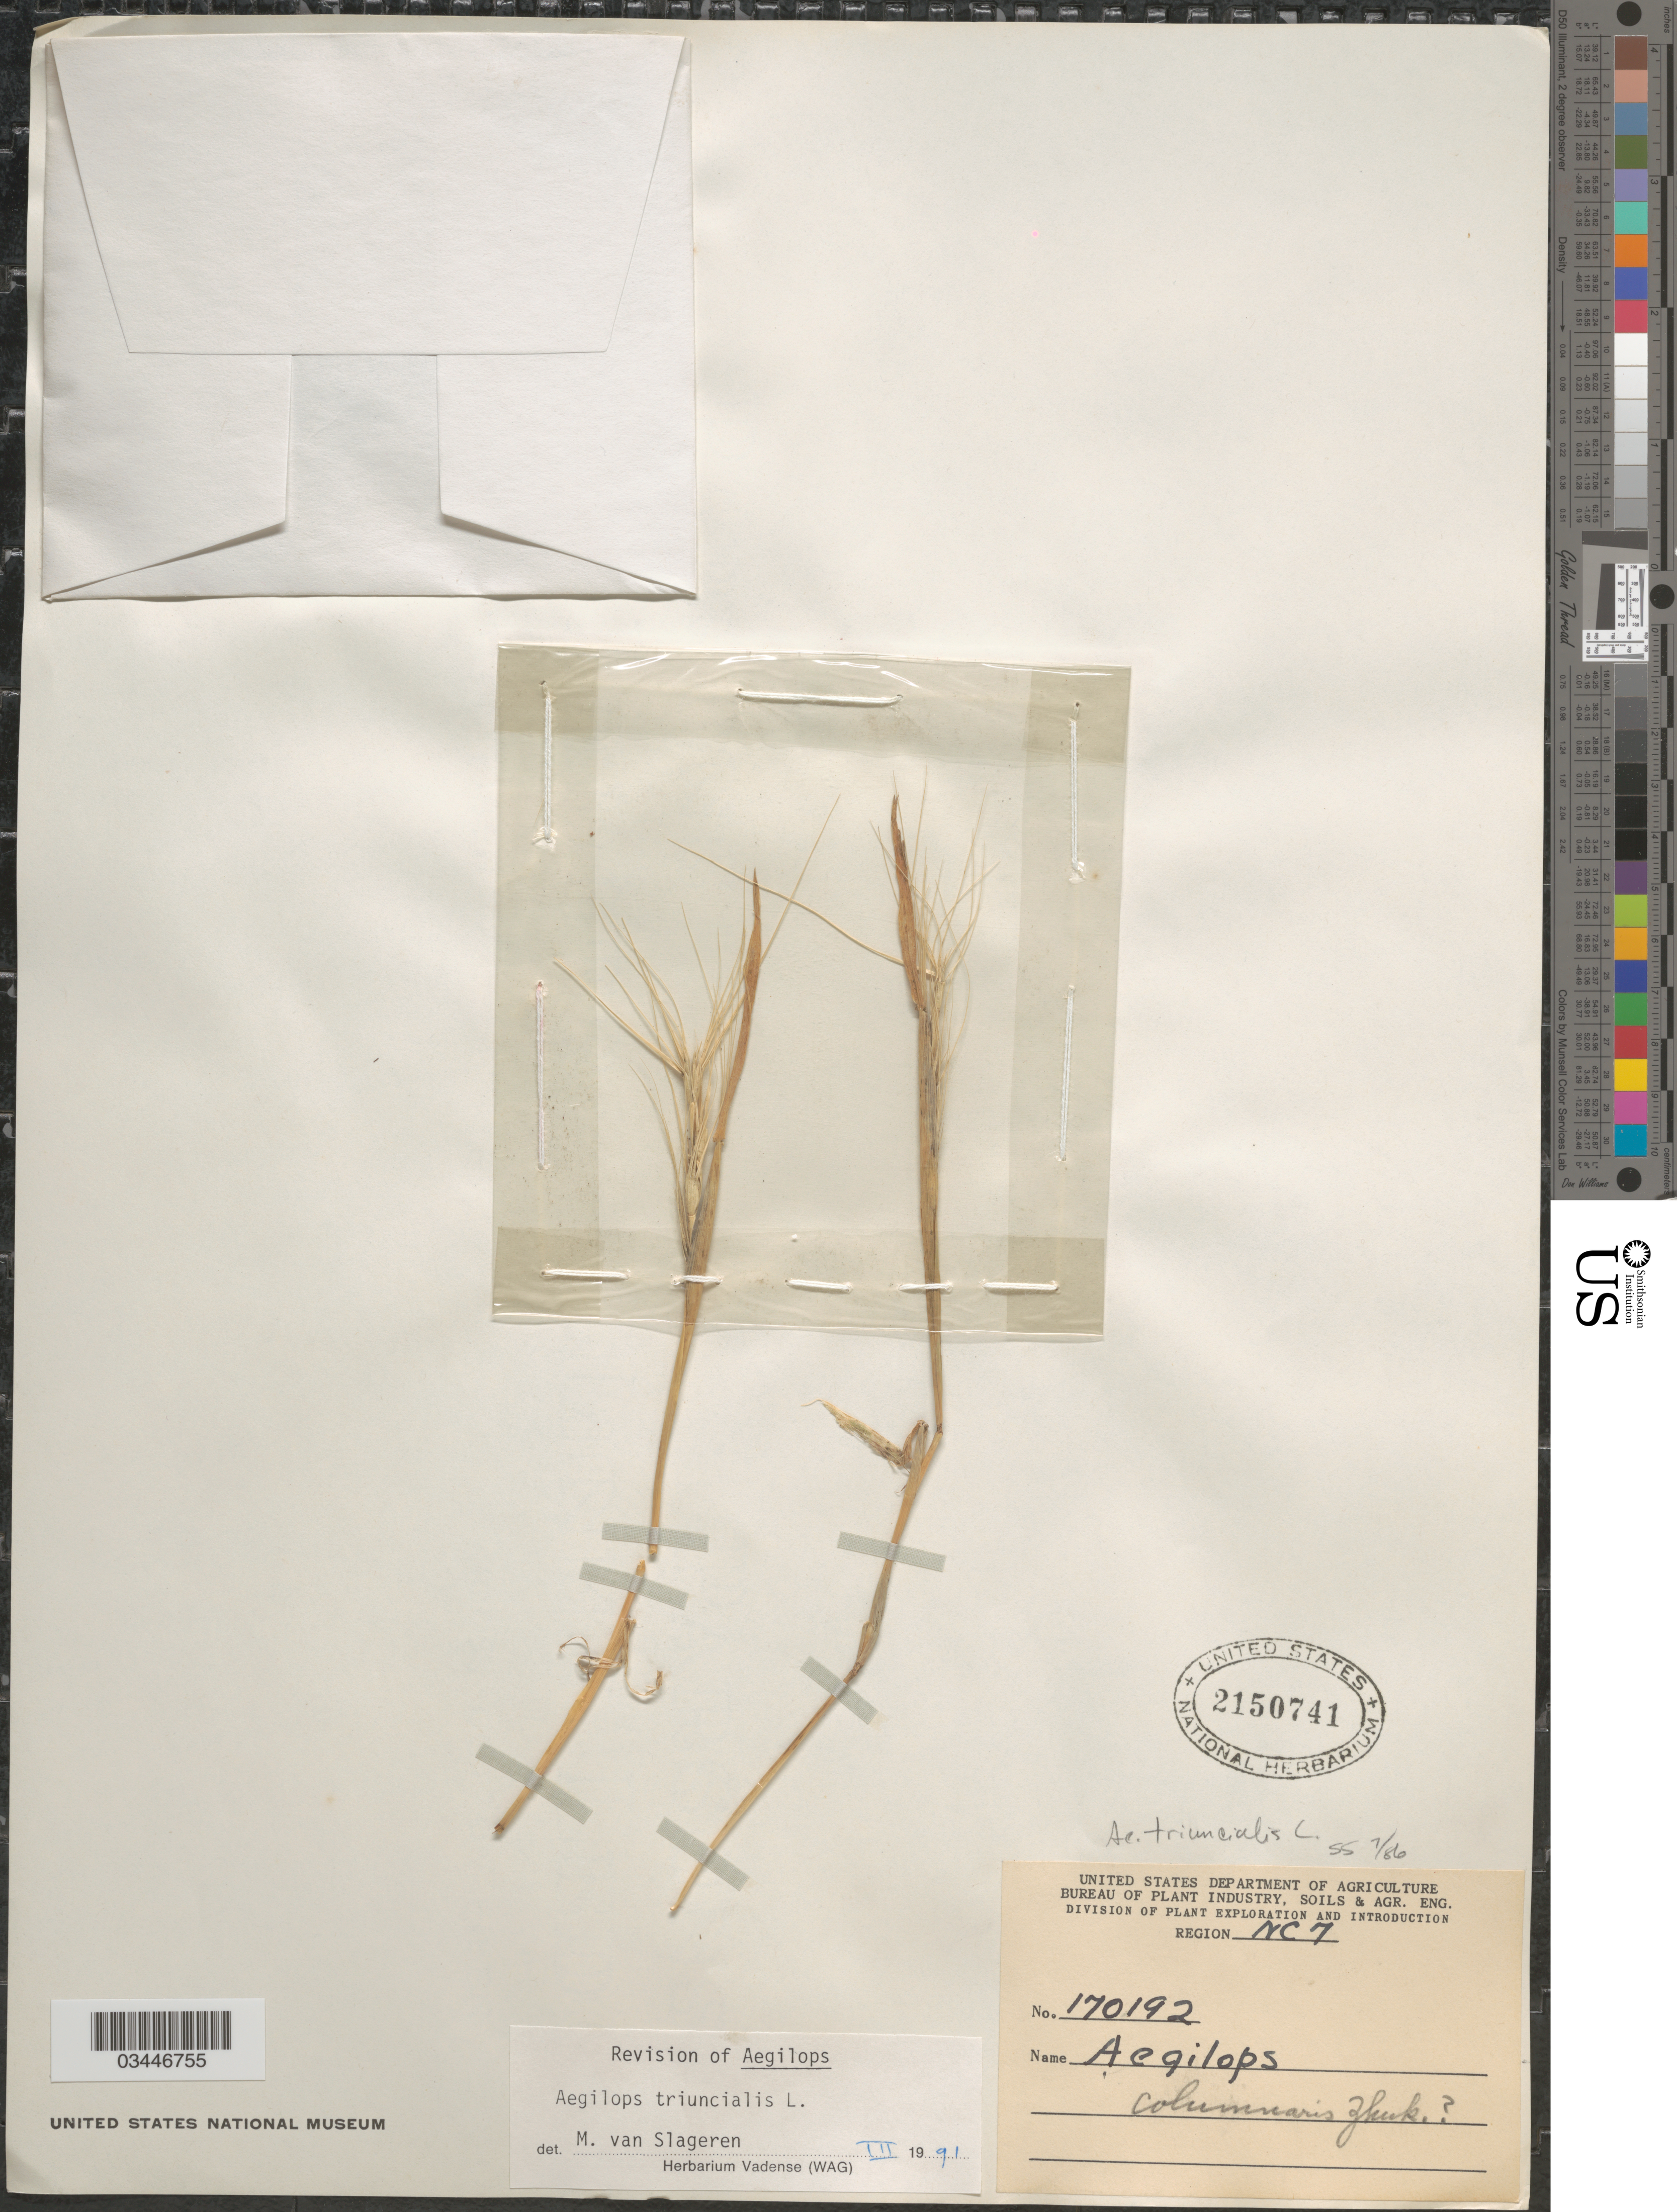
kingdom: Plantae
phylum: Tracheophyta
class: Liliopsida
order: Poales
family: Poaceae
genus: Aegilops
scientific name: Aegilops triuncialis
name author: L.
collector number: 170192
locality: Division of Plant Exploration and Introduction. Region NC 7.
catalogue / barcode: US 2150741